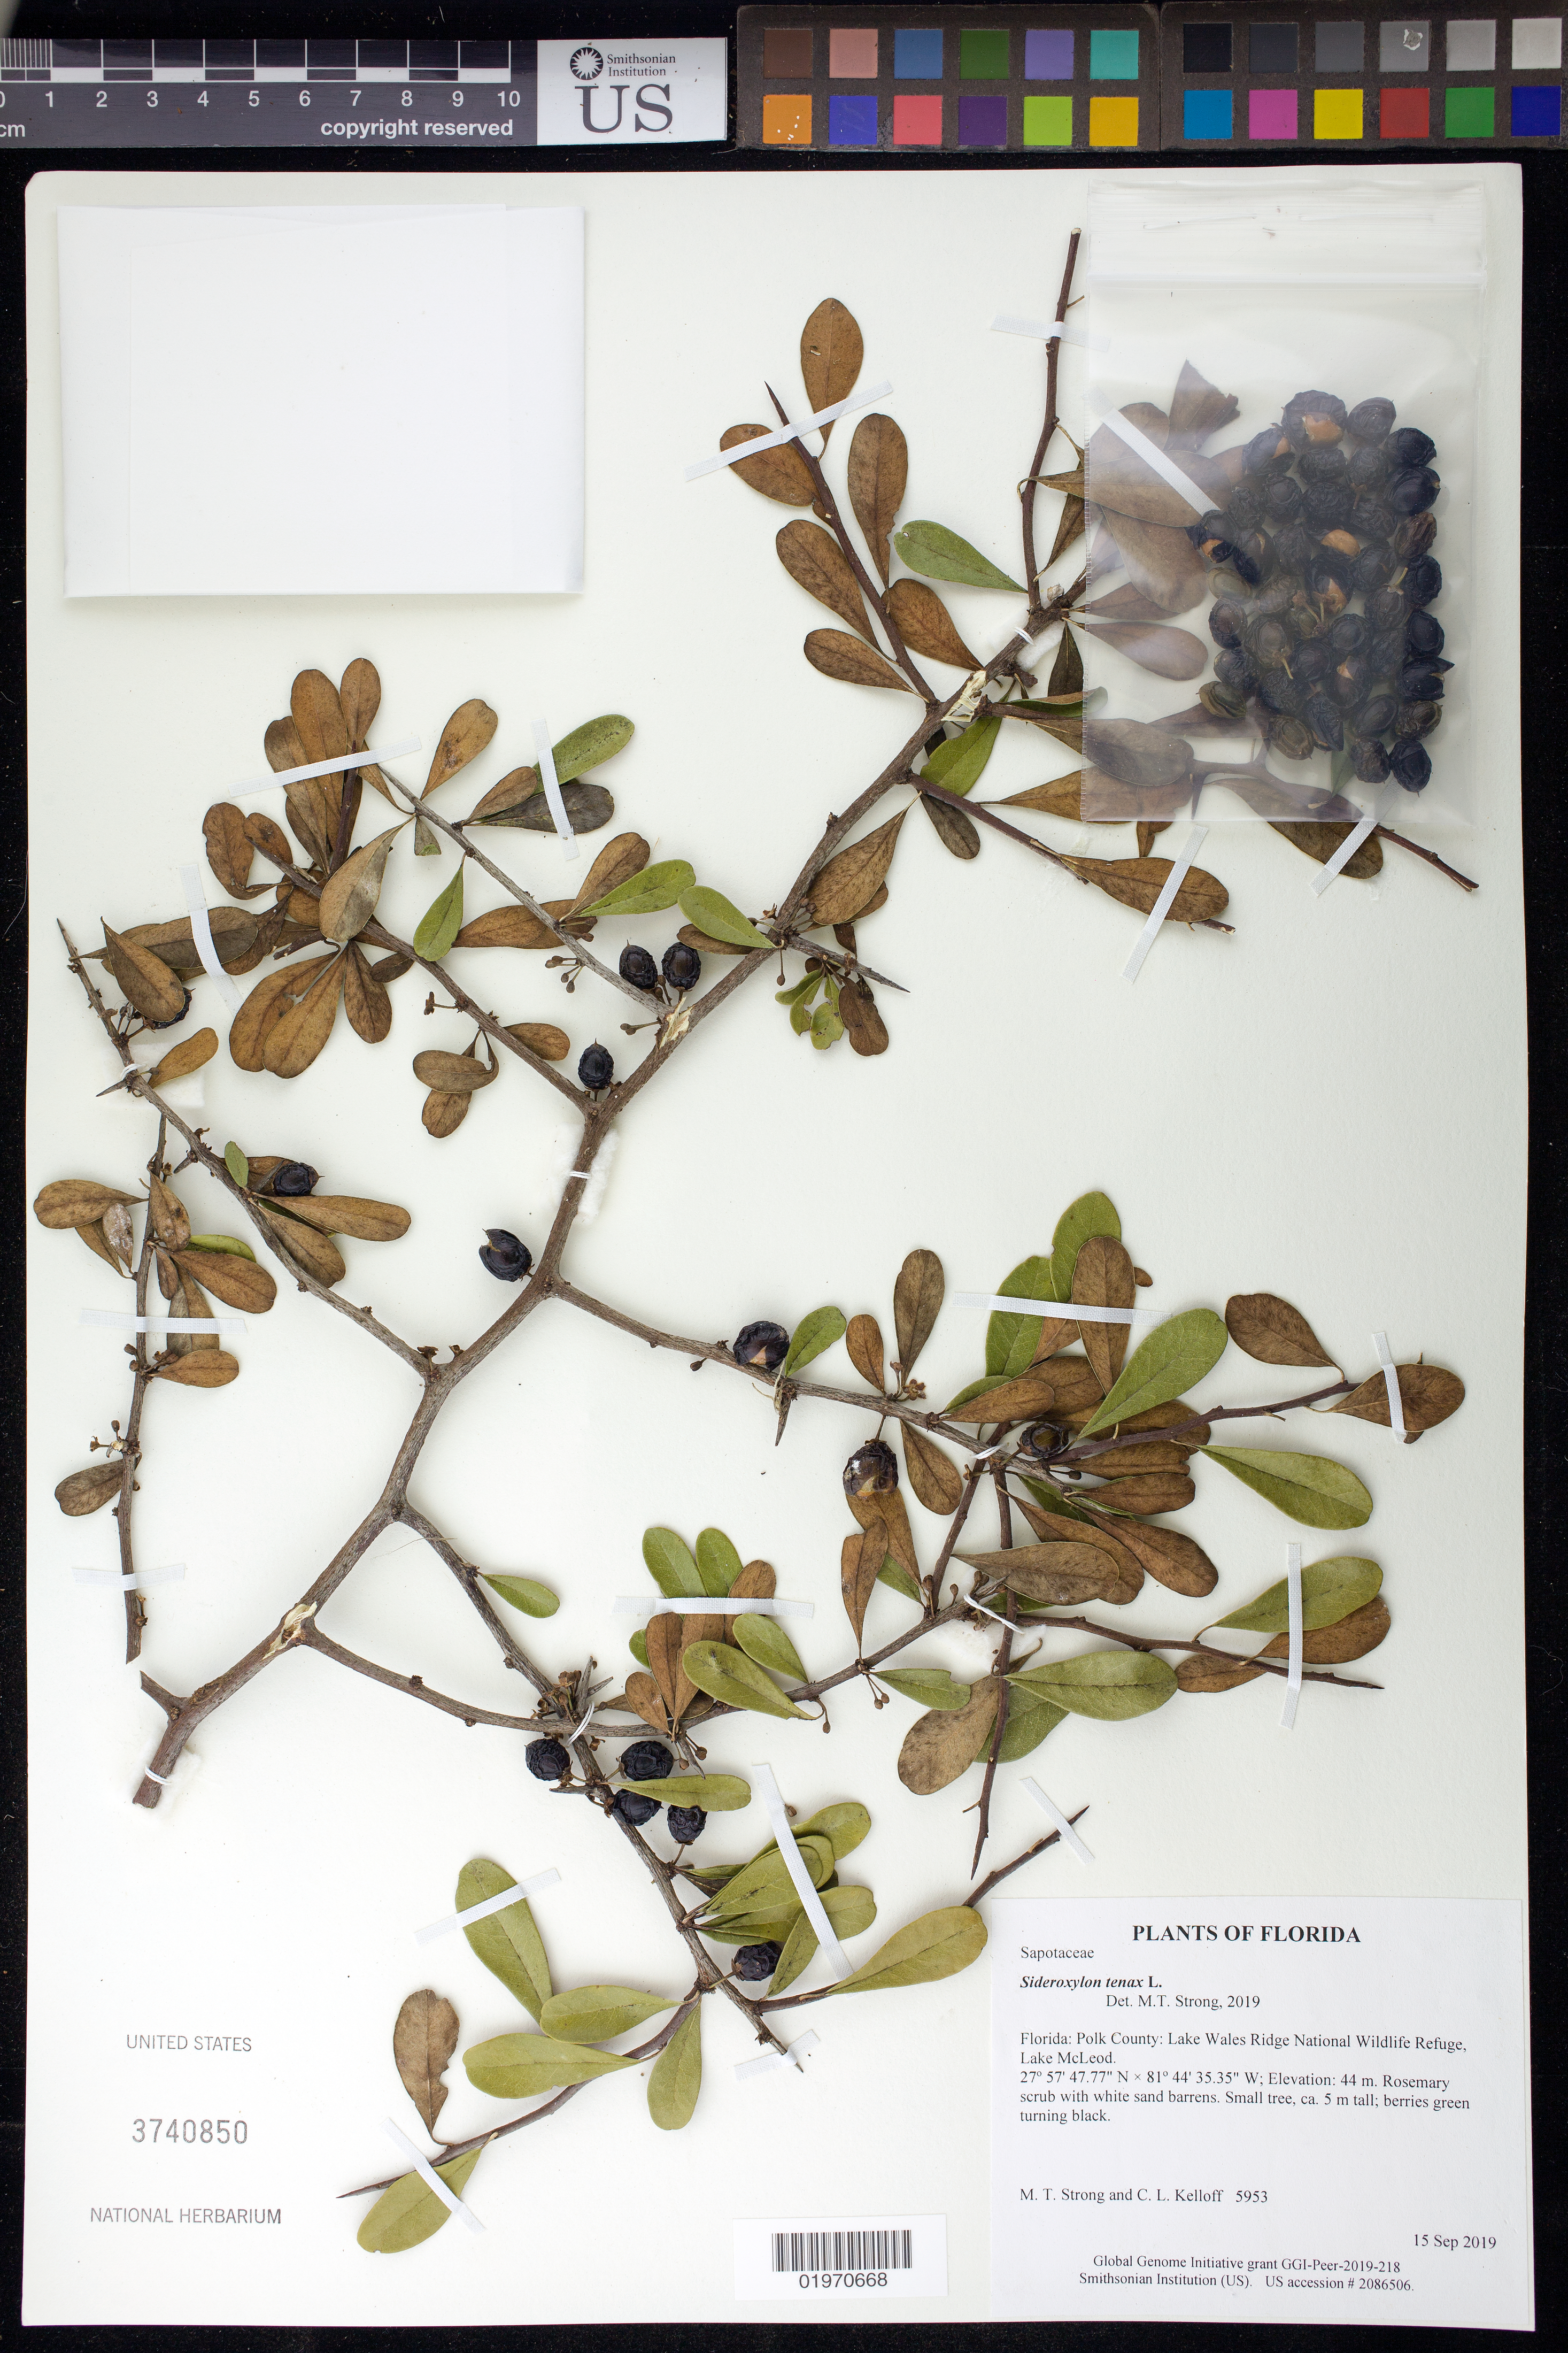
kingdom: Plantae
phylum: Tracheophyta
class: Magnoliopsida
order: Ericales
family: Sapotaceae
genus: Sideroxylon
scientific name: Sideroxylon tenax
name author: L.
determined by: Strong, Mark T., (BOT), Smithsonian Institution - National Museum of Natural History (UNITED STATES)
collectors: M. T. Strong & C. L. Kelloff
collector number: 5953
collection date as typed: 15 Sep 2019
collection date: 2019-09-15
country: United States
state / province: Florida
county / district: Polk County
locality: Lake Wales Ridge National Wildlife Refuge, Lake McLeod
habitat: Rosemary scrub with white sand barrens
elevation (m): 44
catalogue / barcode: US 3740850